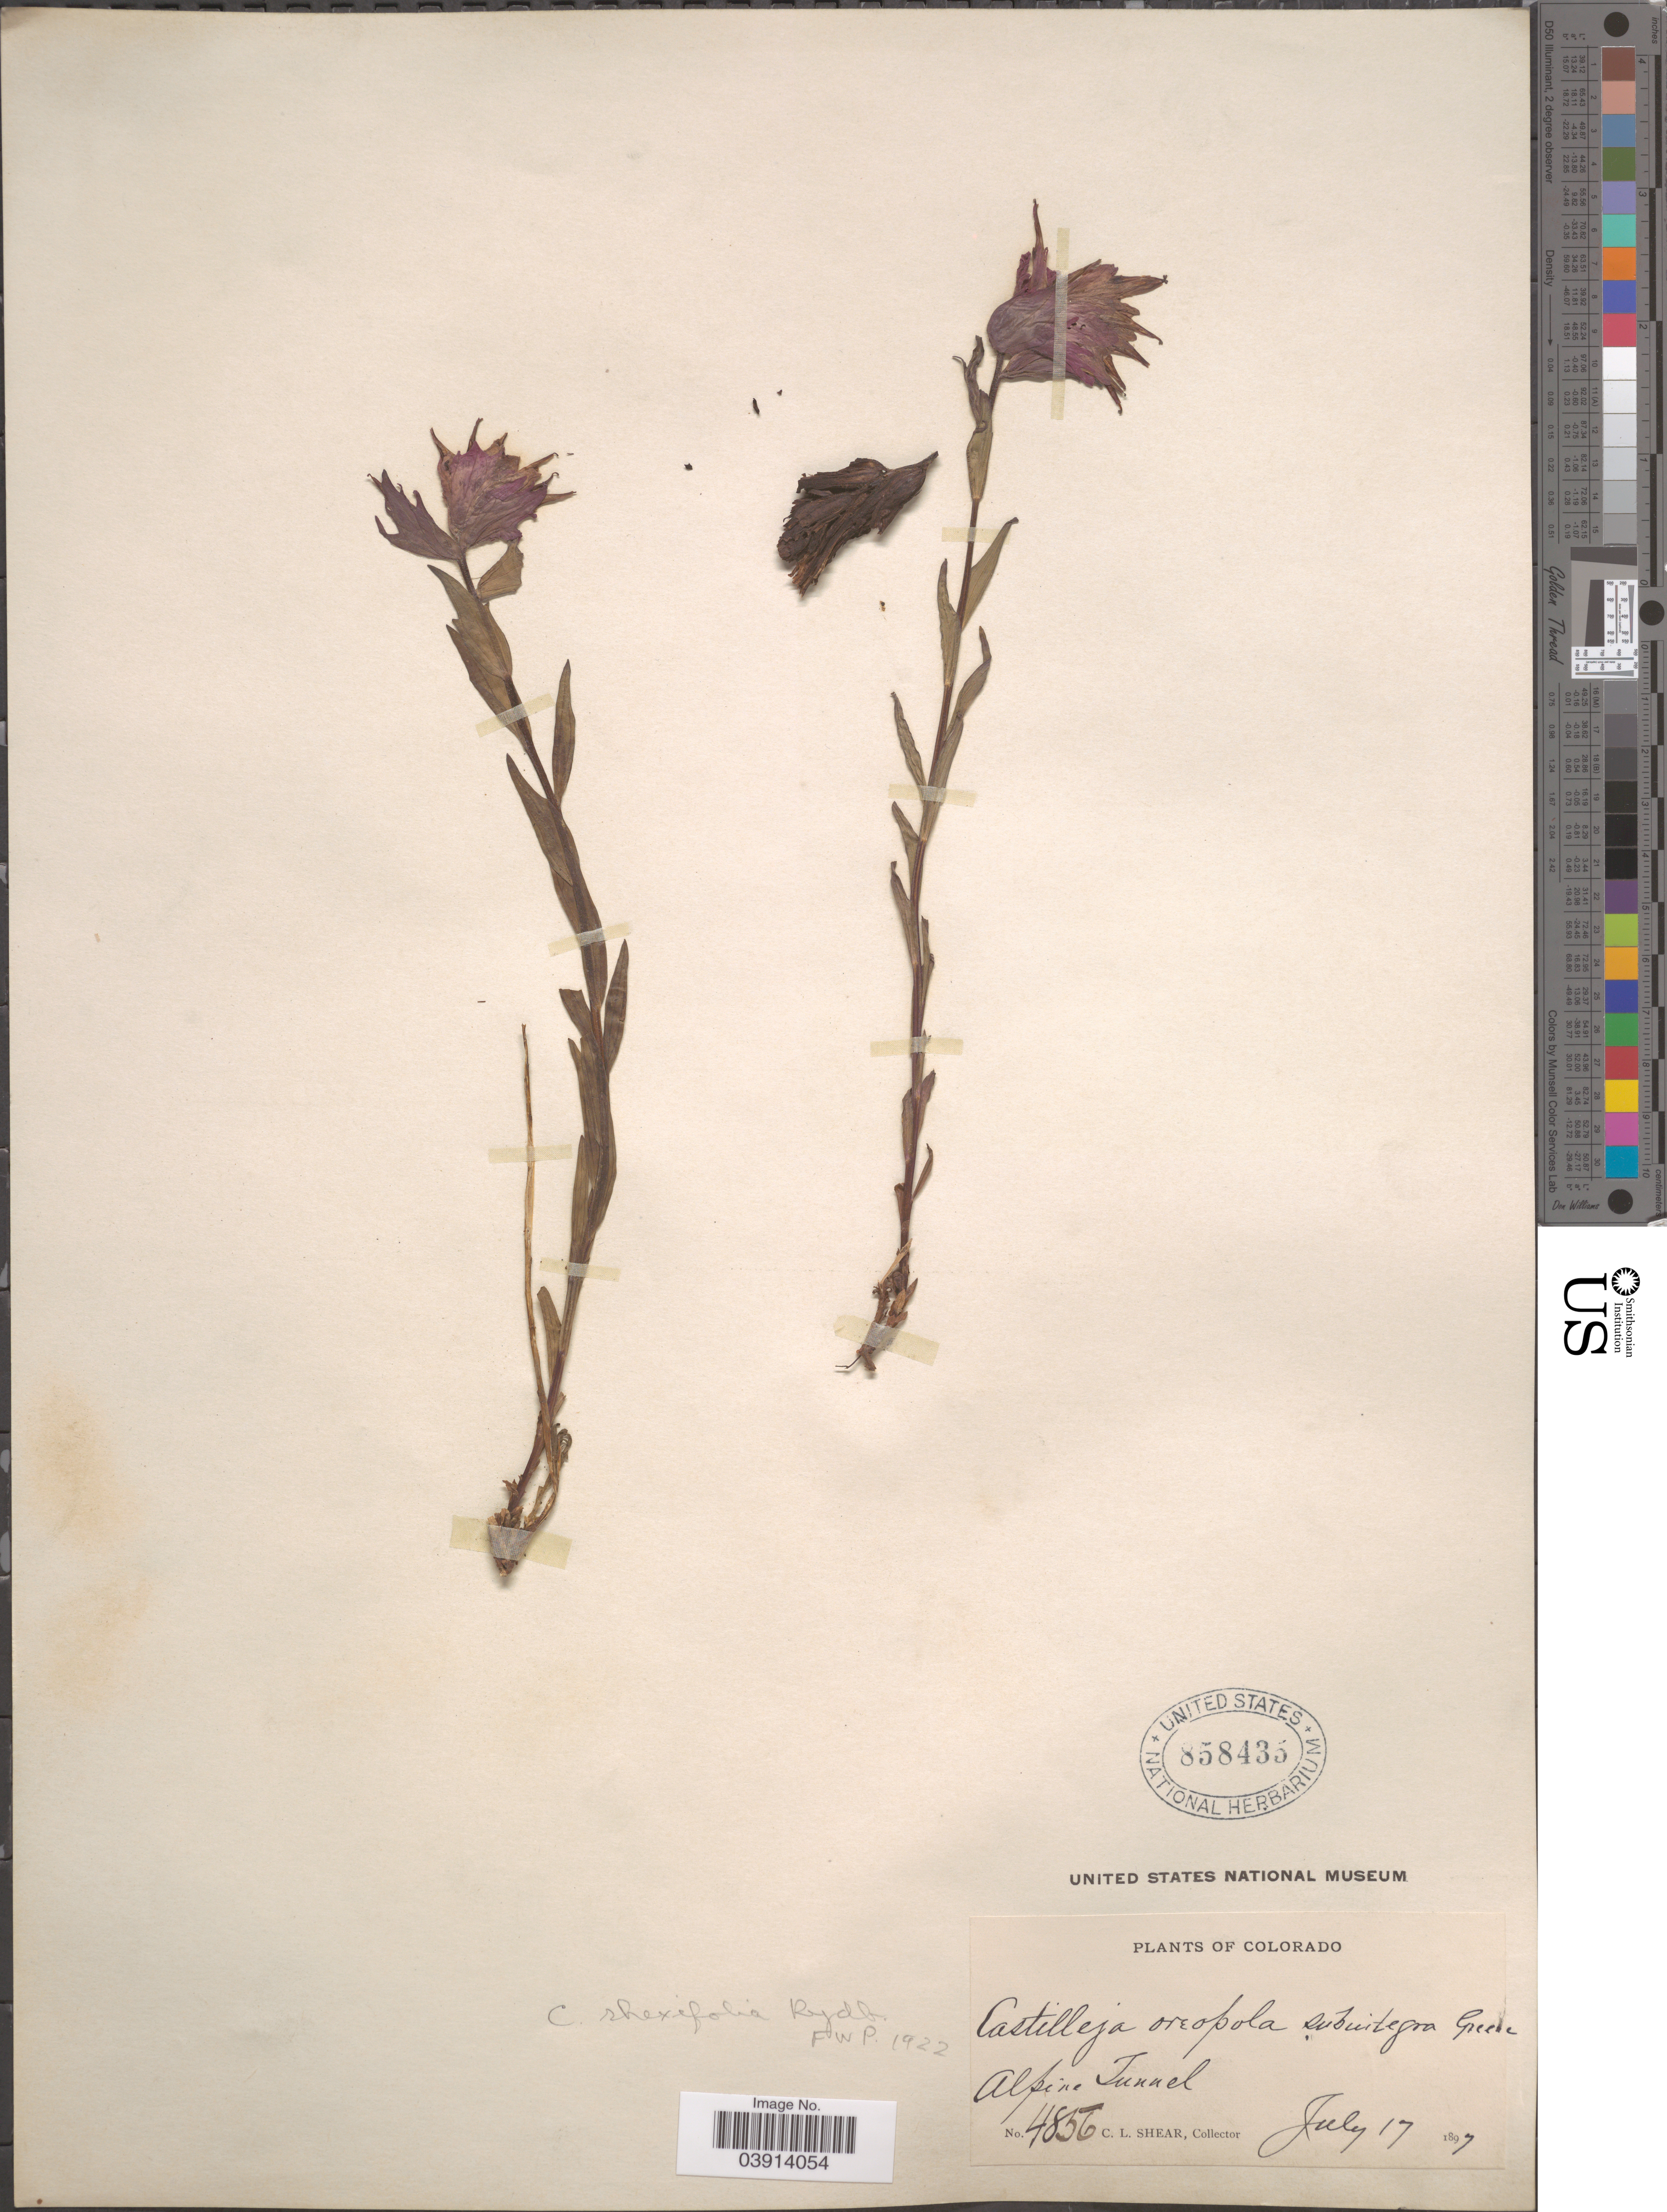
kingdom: Plantae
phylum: Tracheophyta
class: Magnoliopsida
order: Lamiales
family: Orobanchaceae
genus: Castilleja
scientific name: Castilleja rhexiifolia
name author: Rydb.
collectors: C. L. Shear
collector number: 4856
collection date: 1897-07-17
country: United States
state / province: Colorado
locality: Alpine Tunnel.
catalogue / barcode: US 858435